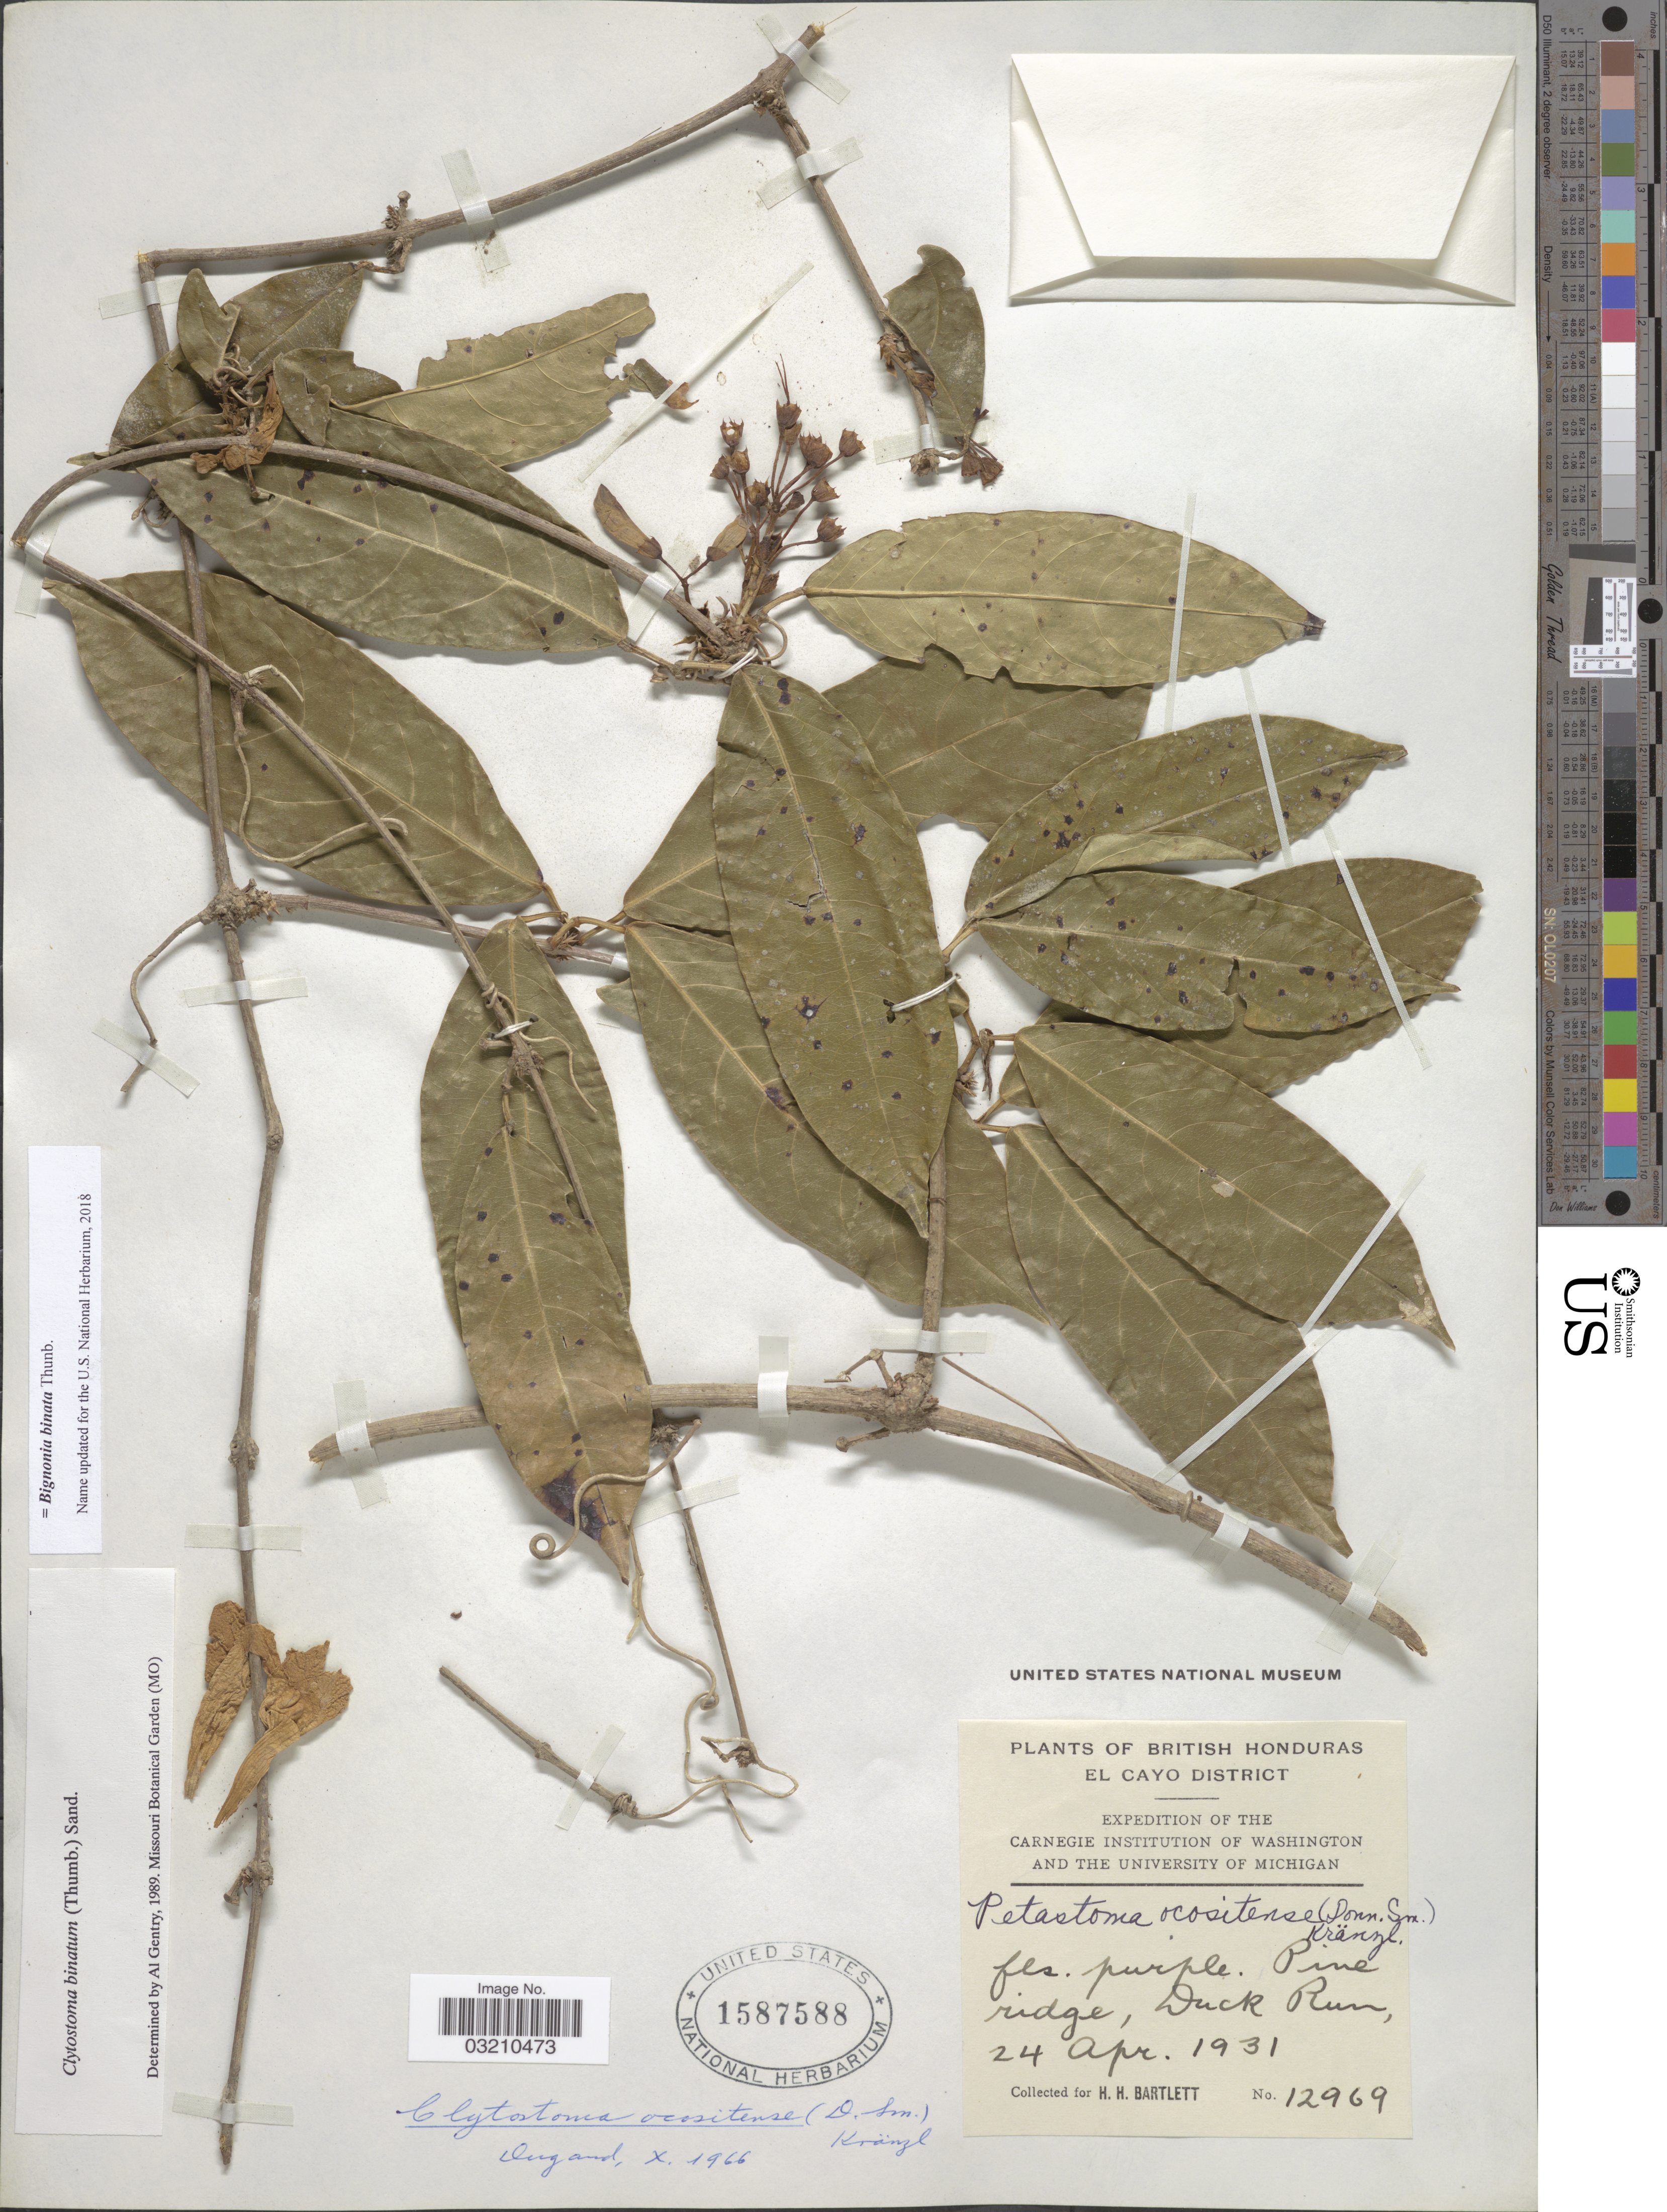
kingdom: Plantae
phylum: Tracheophyta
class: Magnoliopsida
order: Lamiales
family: Bignoniaceae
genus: Bignonia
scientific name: Bignonia binata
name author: Thunb.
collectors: H. H. Bartlett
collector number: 12969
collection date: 1931-04-24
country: Belize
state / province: Cayo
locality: British Honduras. El Cayo District. Pine ridge, Duck Run.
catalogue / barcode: US 1587588